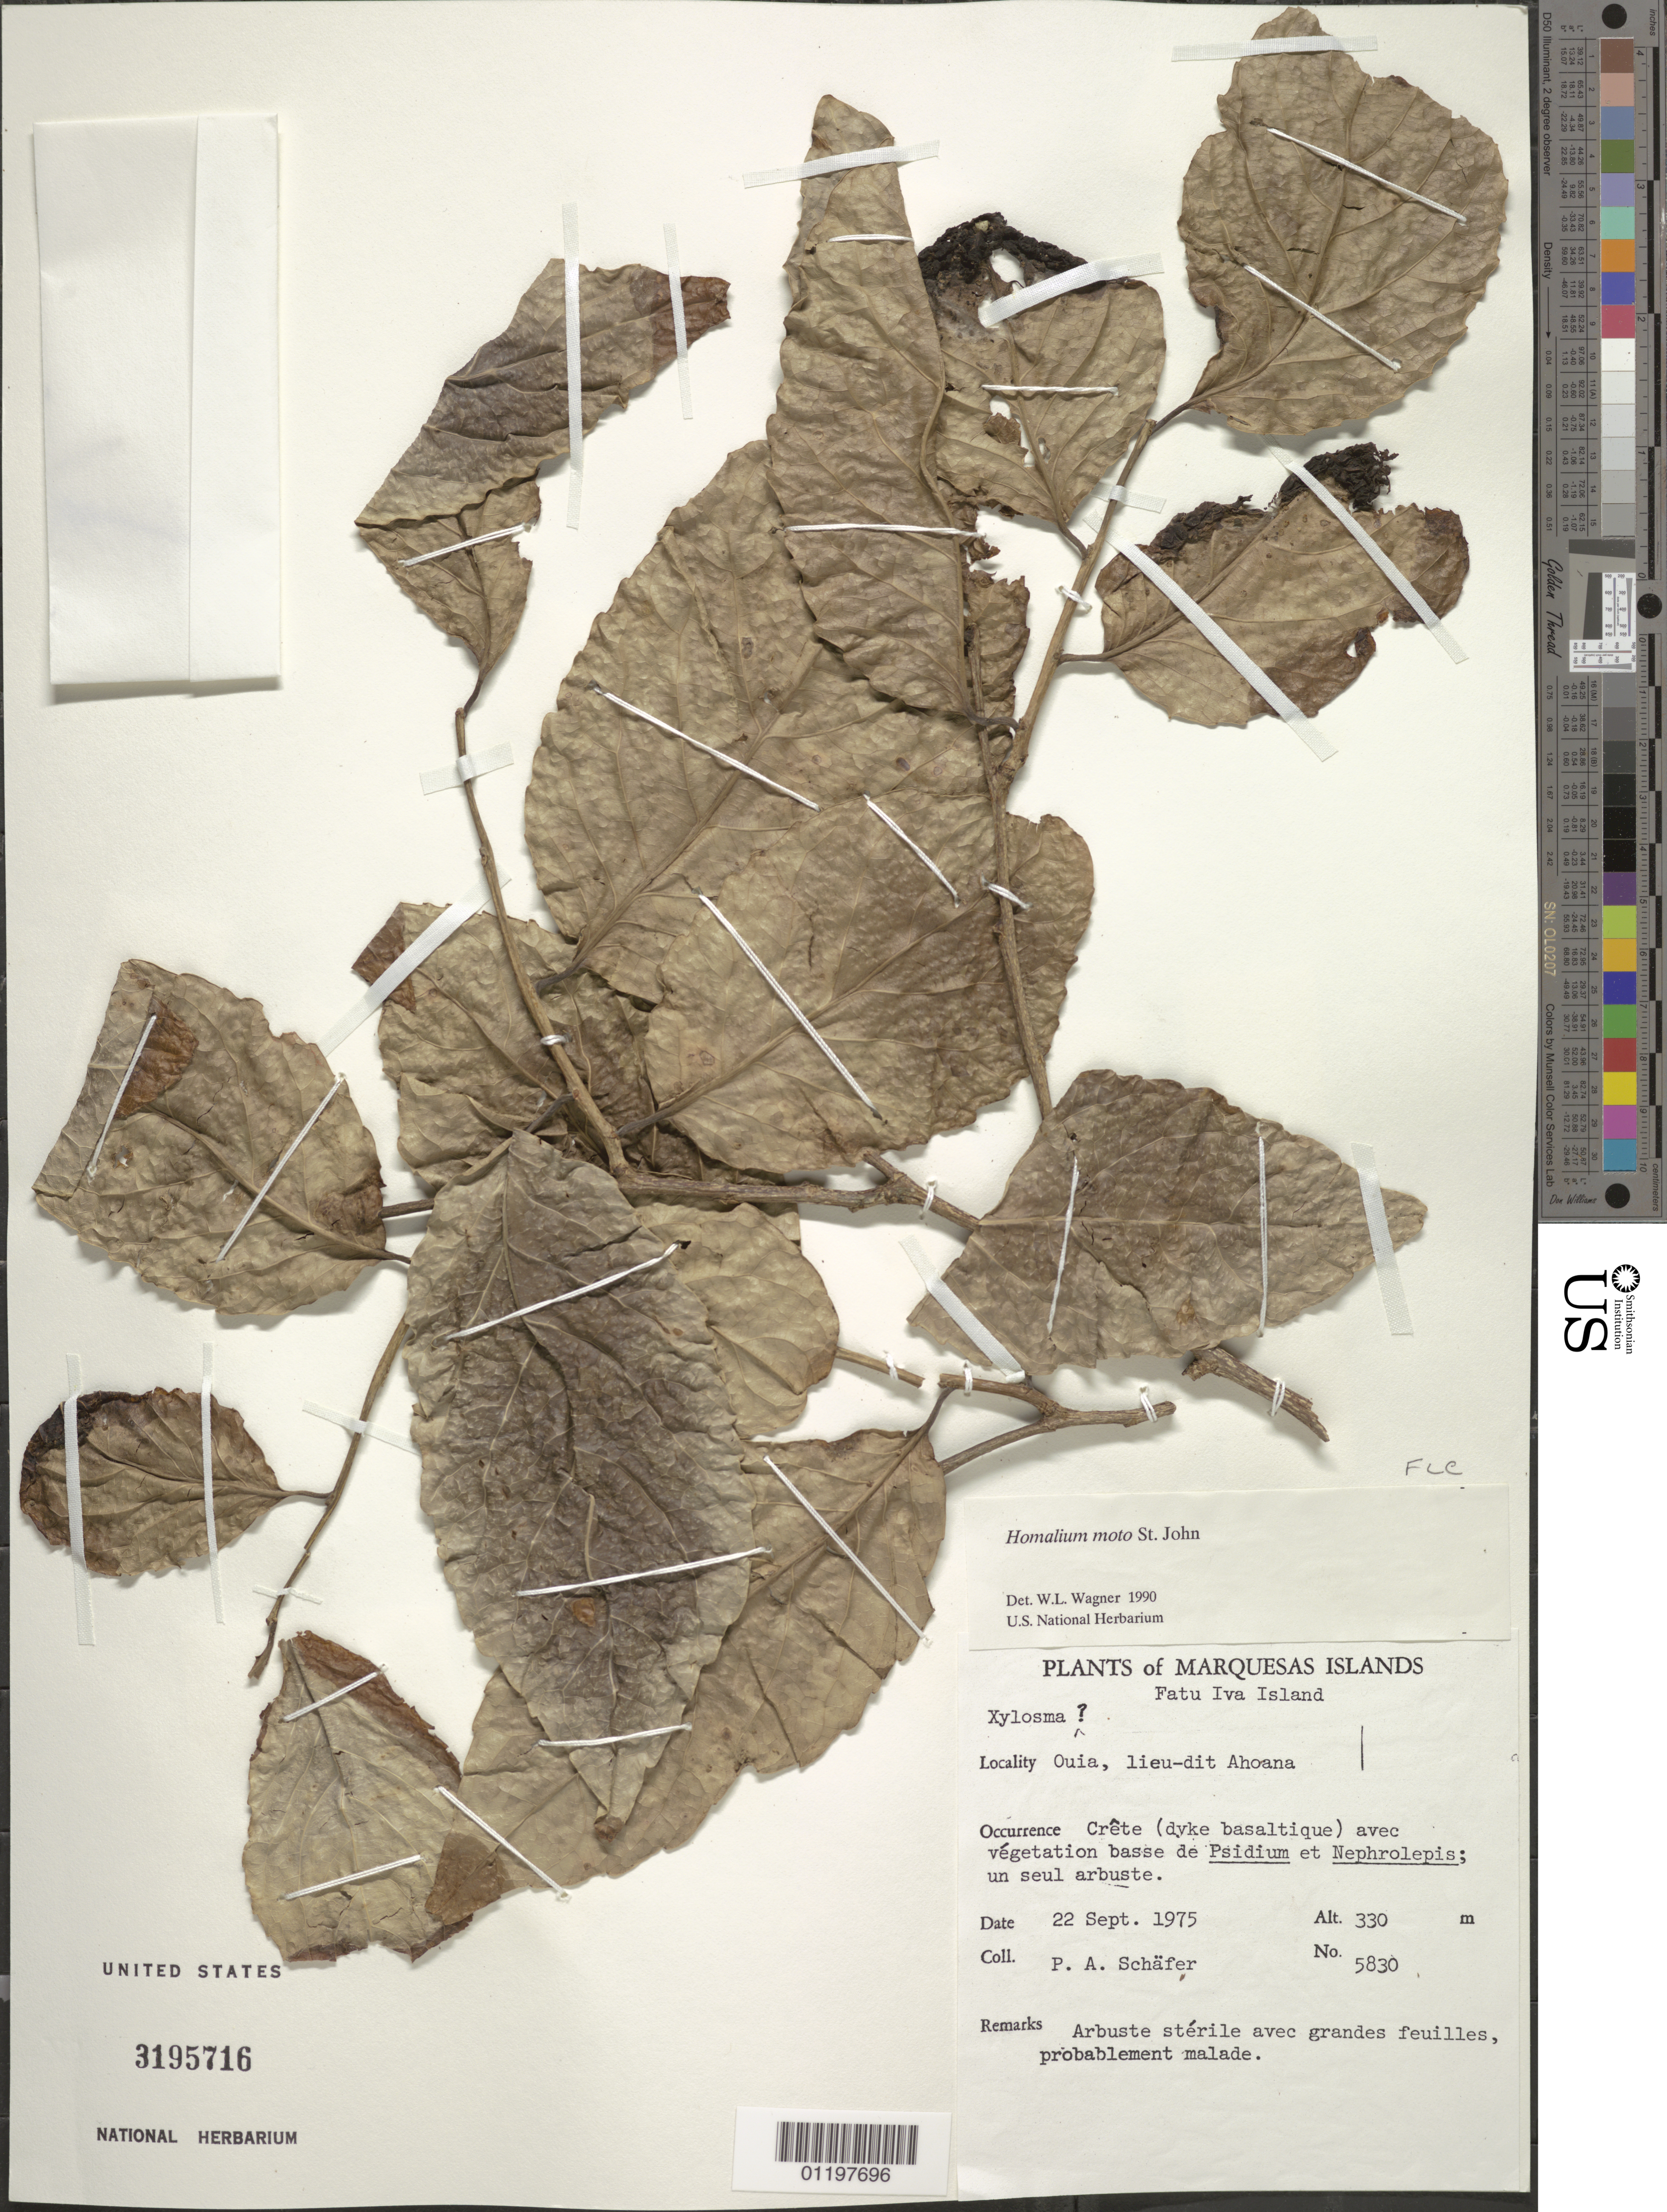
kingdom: Plantae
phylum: Tracheophyta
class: Magnoliopsida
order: Malpighiales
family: Salicaceae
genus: Homalium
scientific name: Homalium moto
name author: H. St. John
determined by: Wagner, W. L., (BOT), Smithsonian Institution - National Museum of Natural History (UNITED STATES)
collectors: P. A. Schäfer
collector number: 5830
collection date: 1975-09-22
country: French Polynesia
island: Fatu Hiva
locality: Ouia, lieu-dit Ahoana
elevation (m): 330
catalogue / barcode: US 3195716